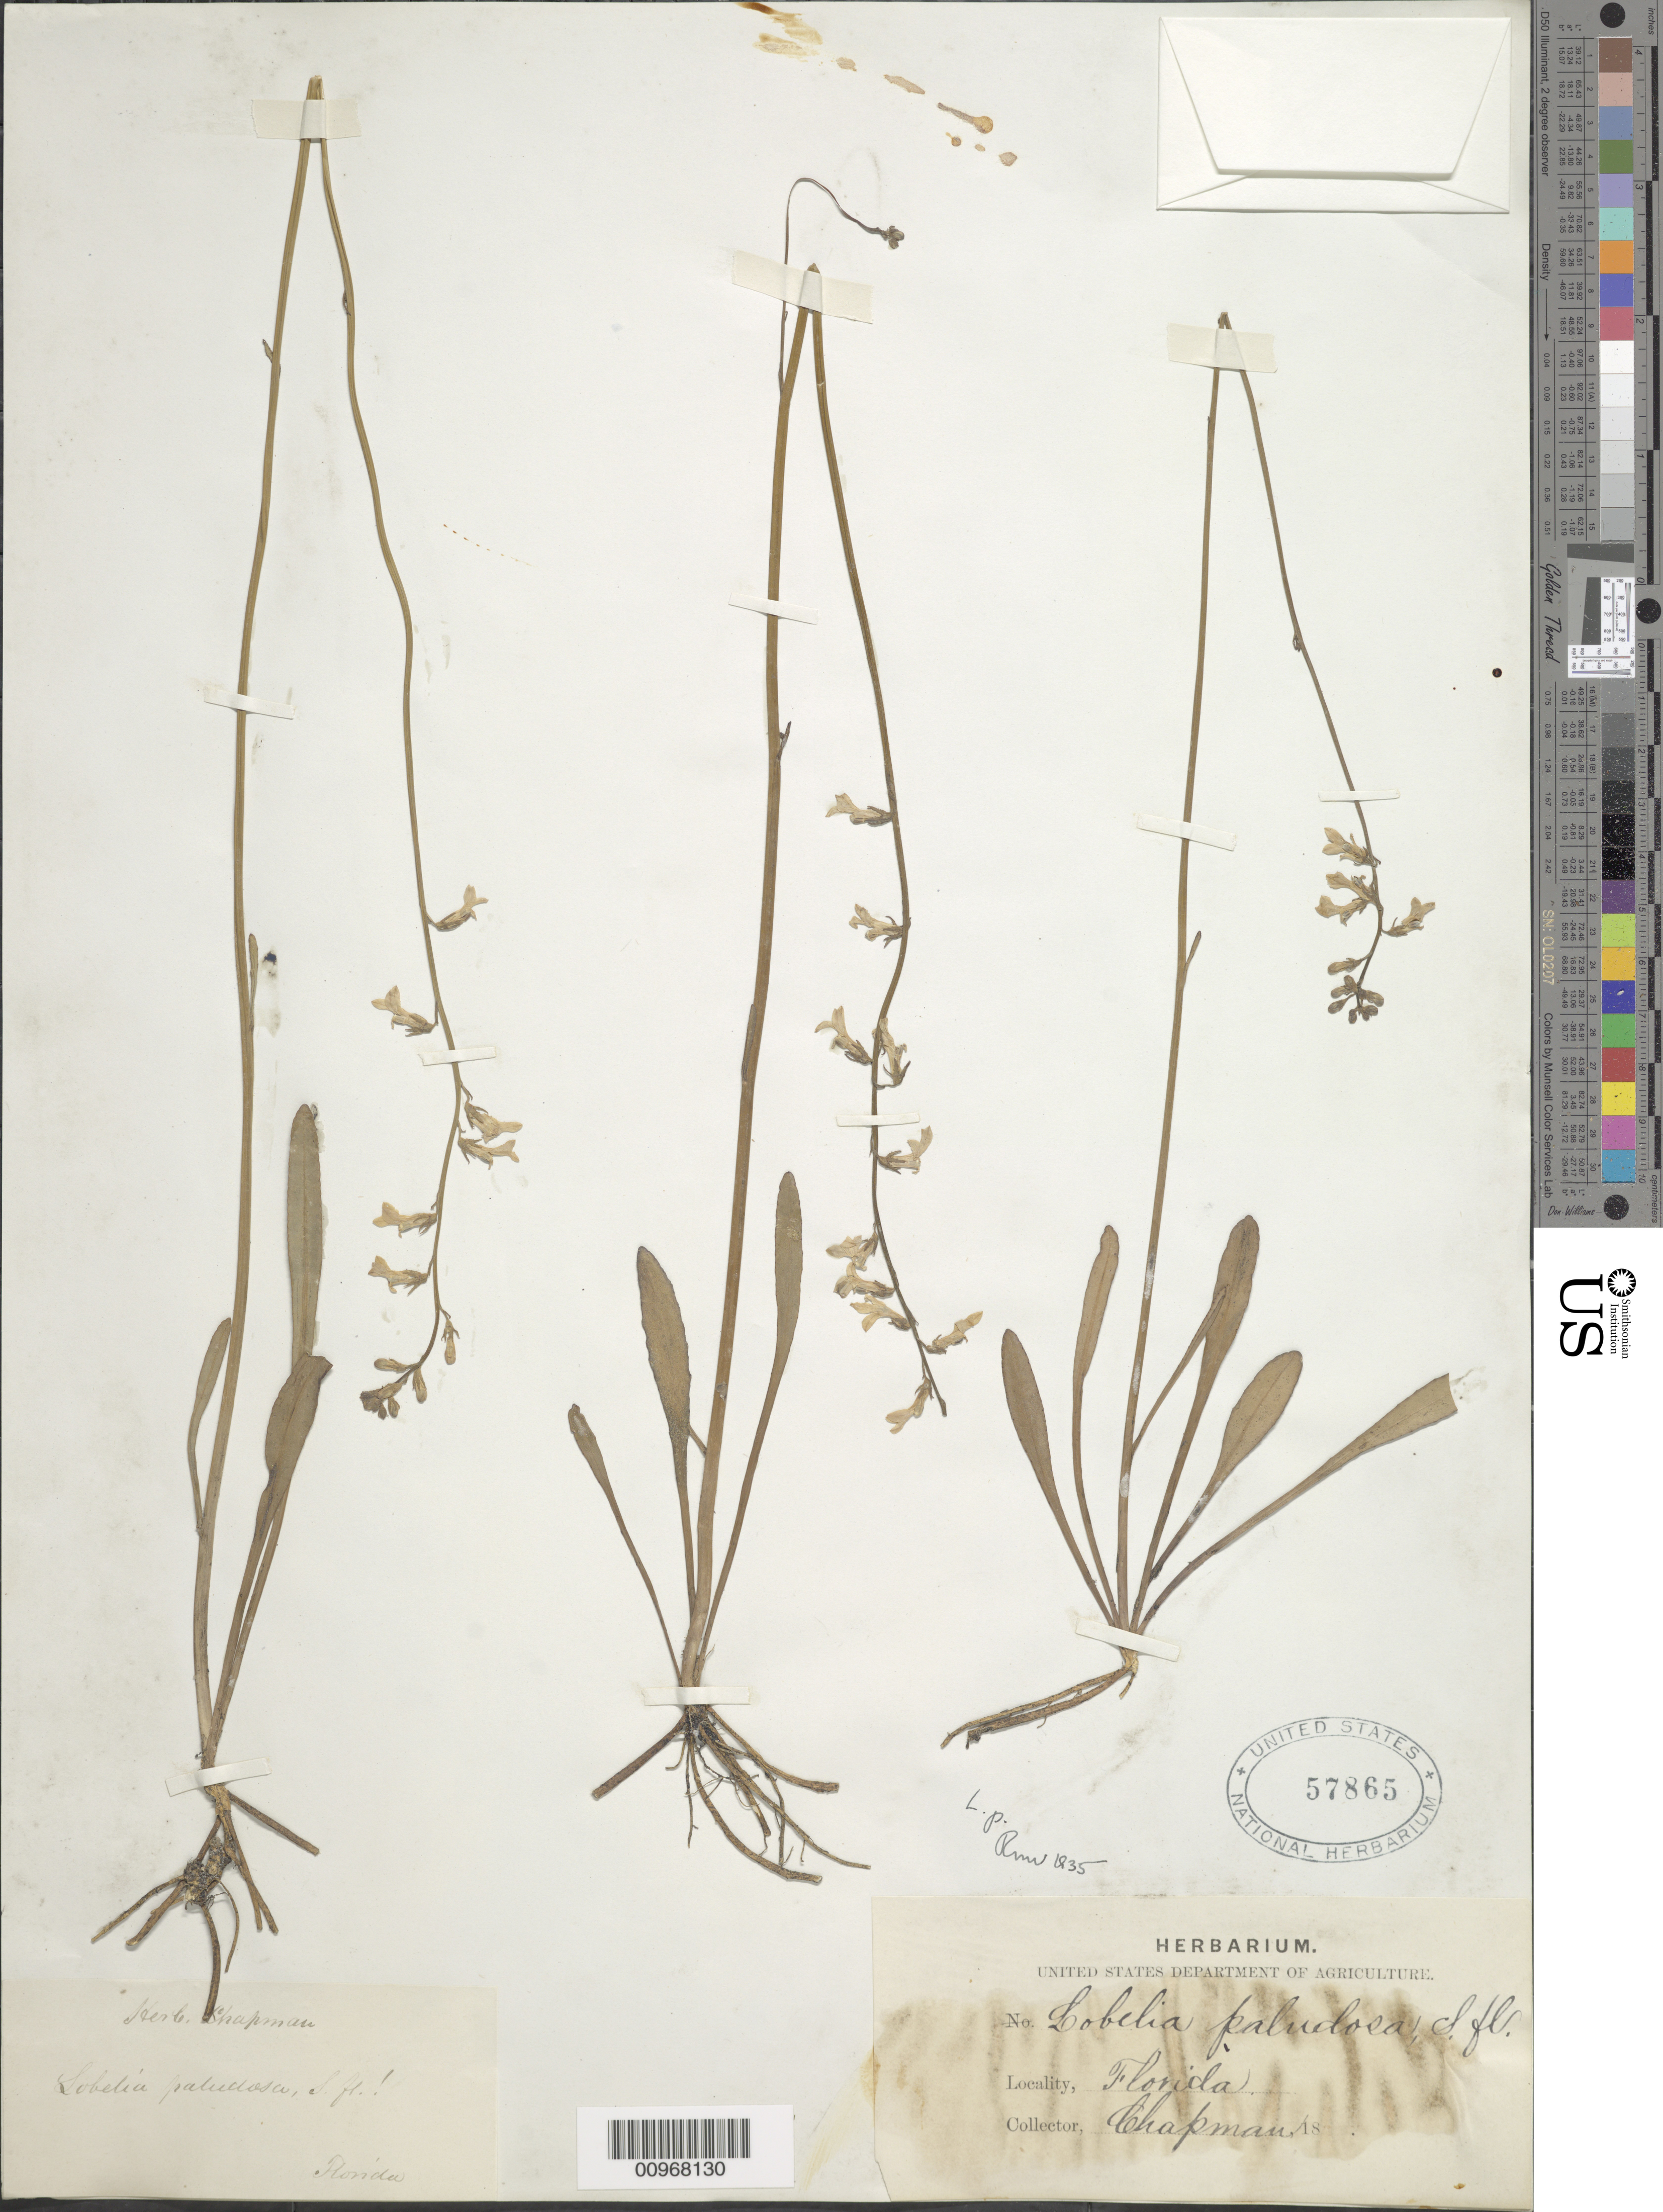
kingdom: Plantae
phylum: Tracheophyta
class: Magnoliopsida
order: Asterales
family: Campanulaceae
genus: Lobelia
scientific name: Lobelia paludosa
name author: Nutt.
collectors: ex herb. A.W. Chapman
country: United States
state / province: Florida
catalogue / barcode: US 57865